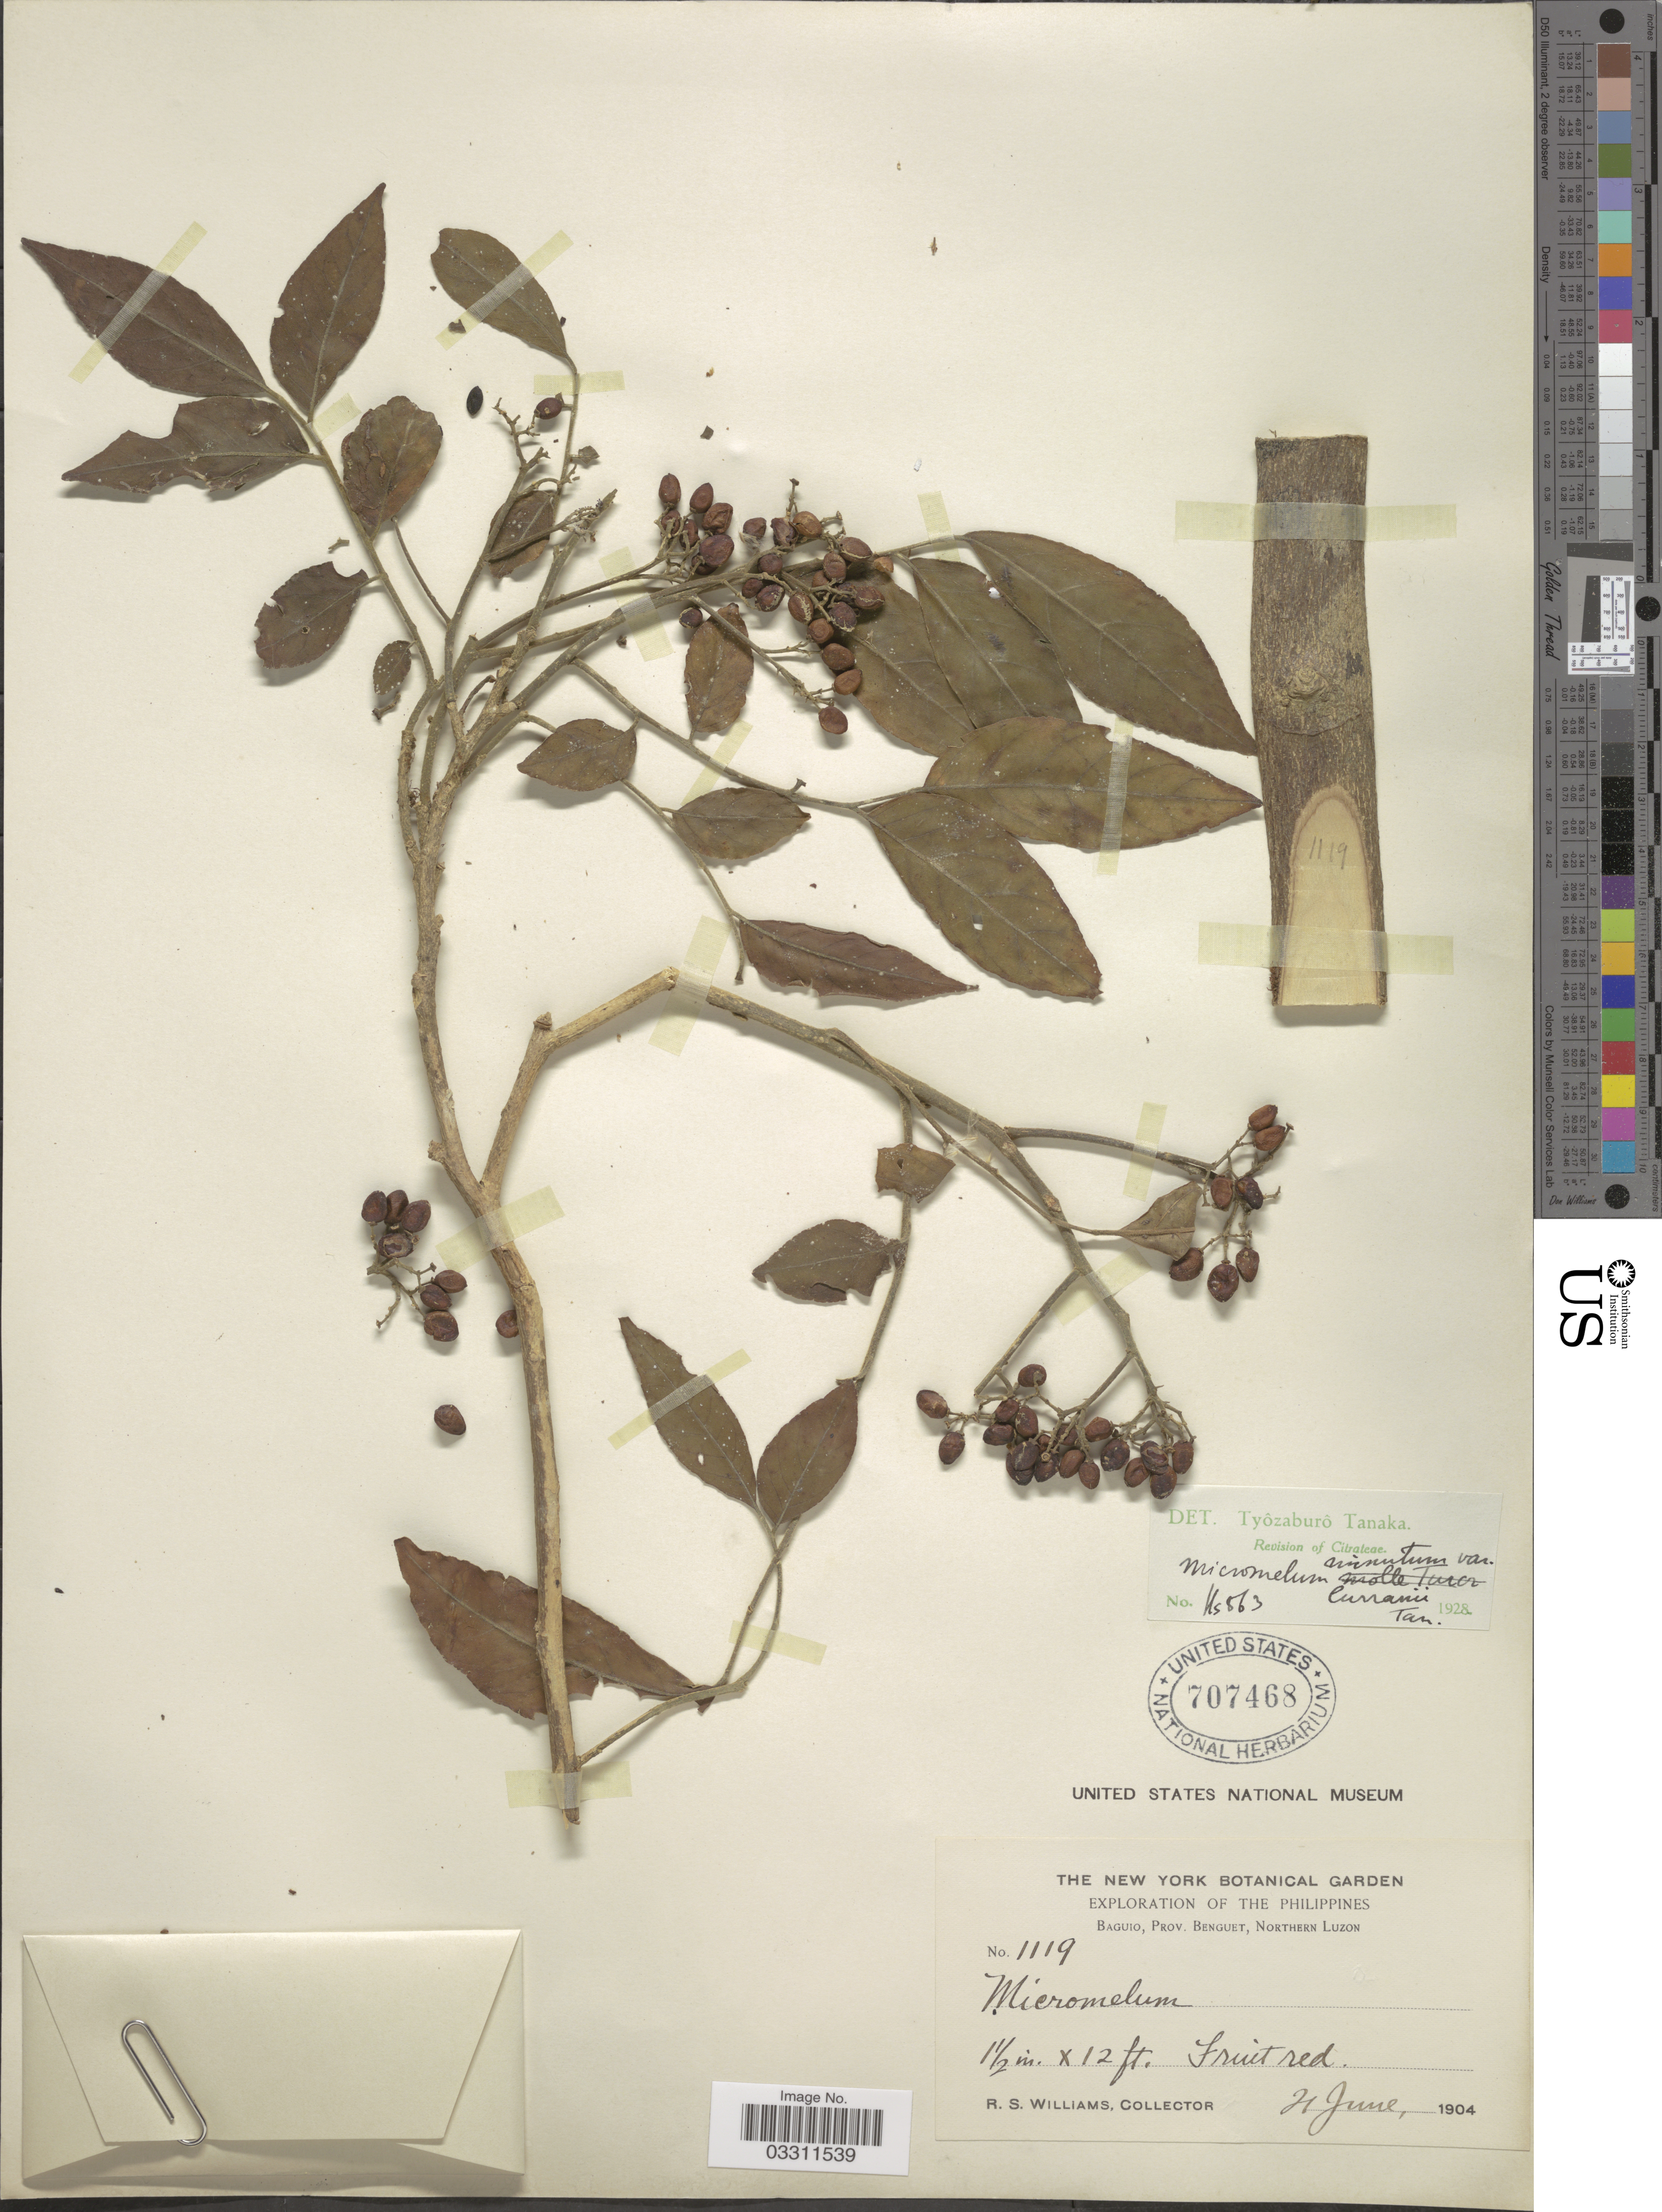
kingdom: Plantae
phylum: Tracheophyta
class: Magnoliopsida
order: Sapindales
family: Rutaceae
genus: Micromelum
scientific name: Micromelum sp.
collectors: R. S. Williams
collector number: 1119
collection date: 1904-06-21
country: Philippines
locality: Baguio, Prov. Benguet, Northern Luzon.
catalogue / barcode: US 707468